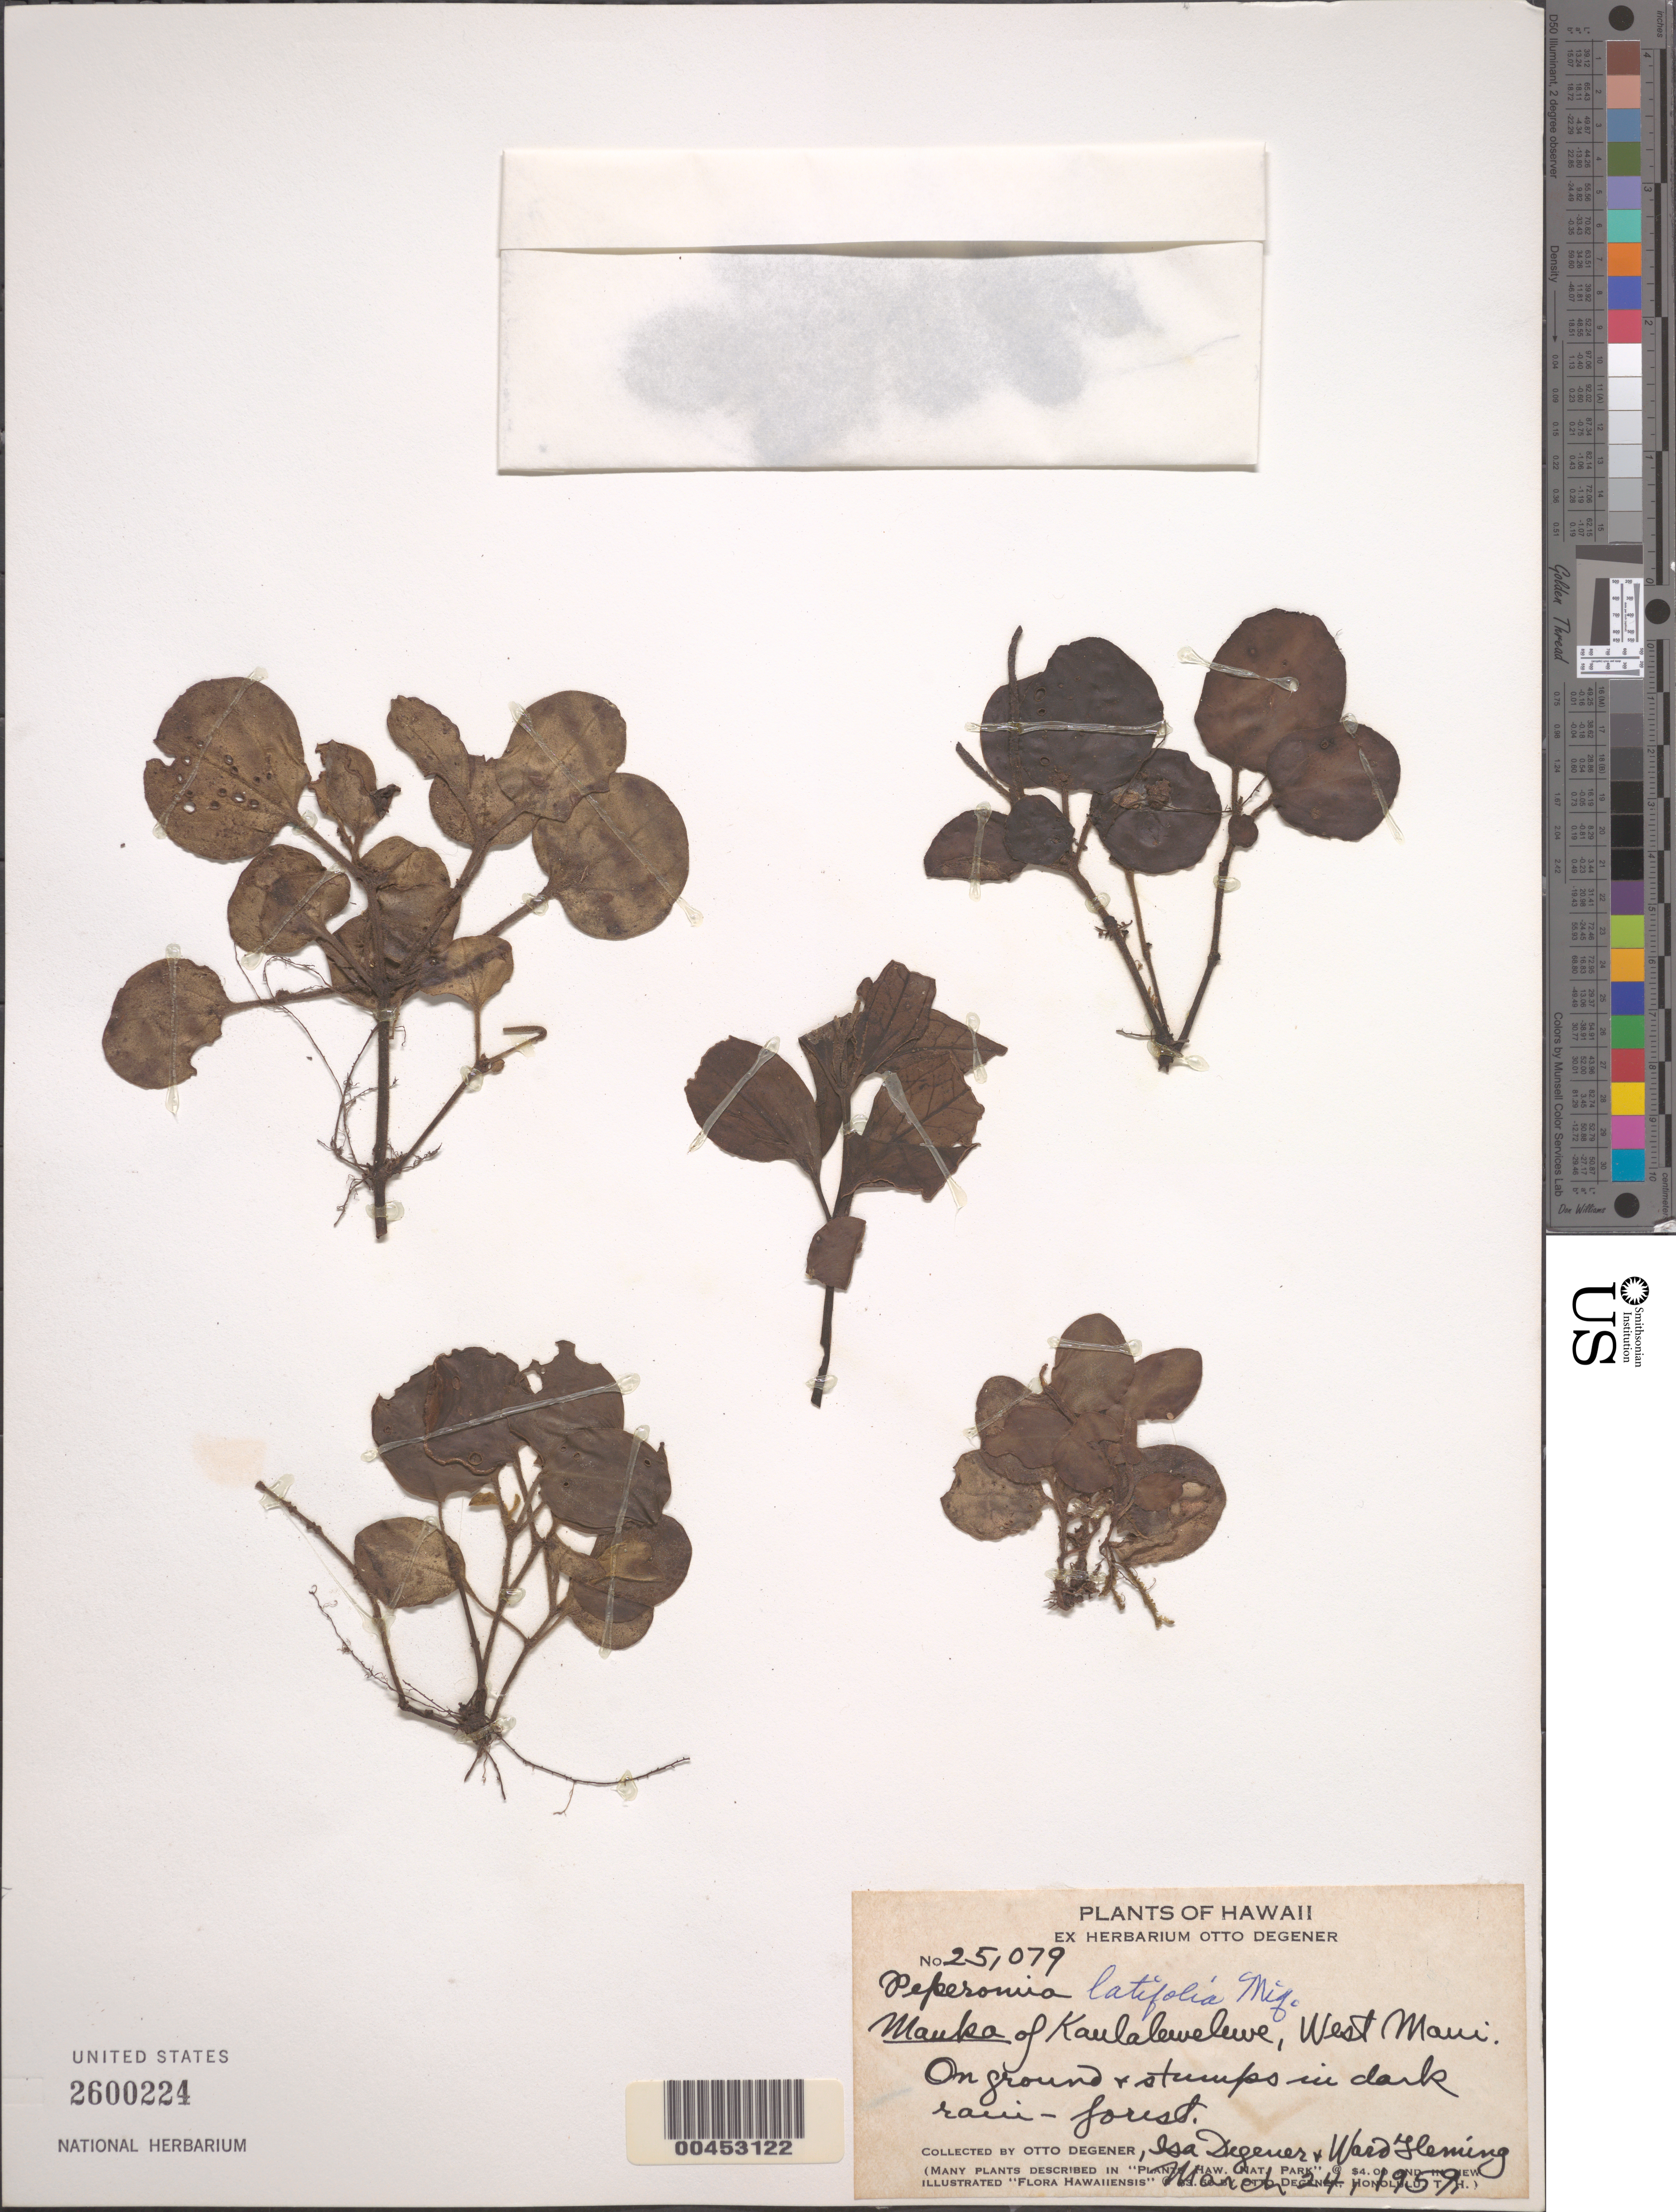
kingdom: Plantae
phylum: Tracheophyta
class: Magnoliopsida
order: Piperales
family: Piperaceae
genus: Peperomia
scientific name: Peperomia latifolia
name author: Miq.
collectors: O. Degener, I. Degener & W. Fleming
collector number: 25079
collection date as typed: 24 Mar 1959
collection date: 1959-03-24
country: United States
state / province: Hawaii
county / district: Maui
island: Maui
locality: Mauka of Kaulalewelewe, W Maui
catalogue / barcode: US 2600224